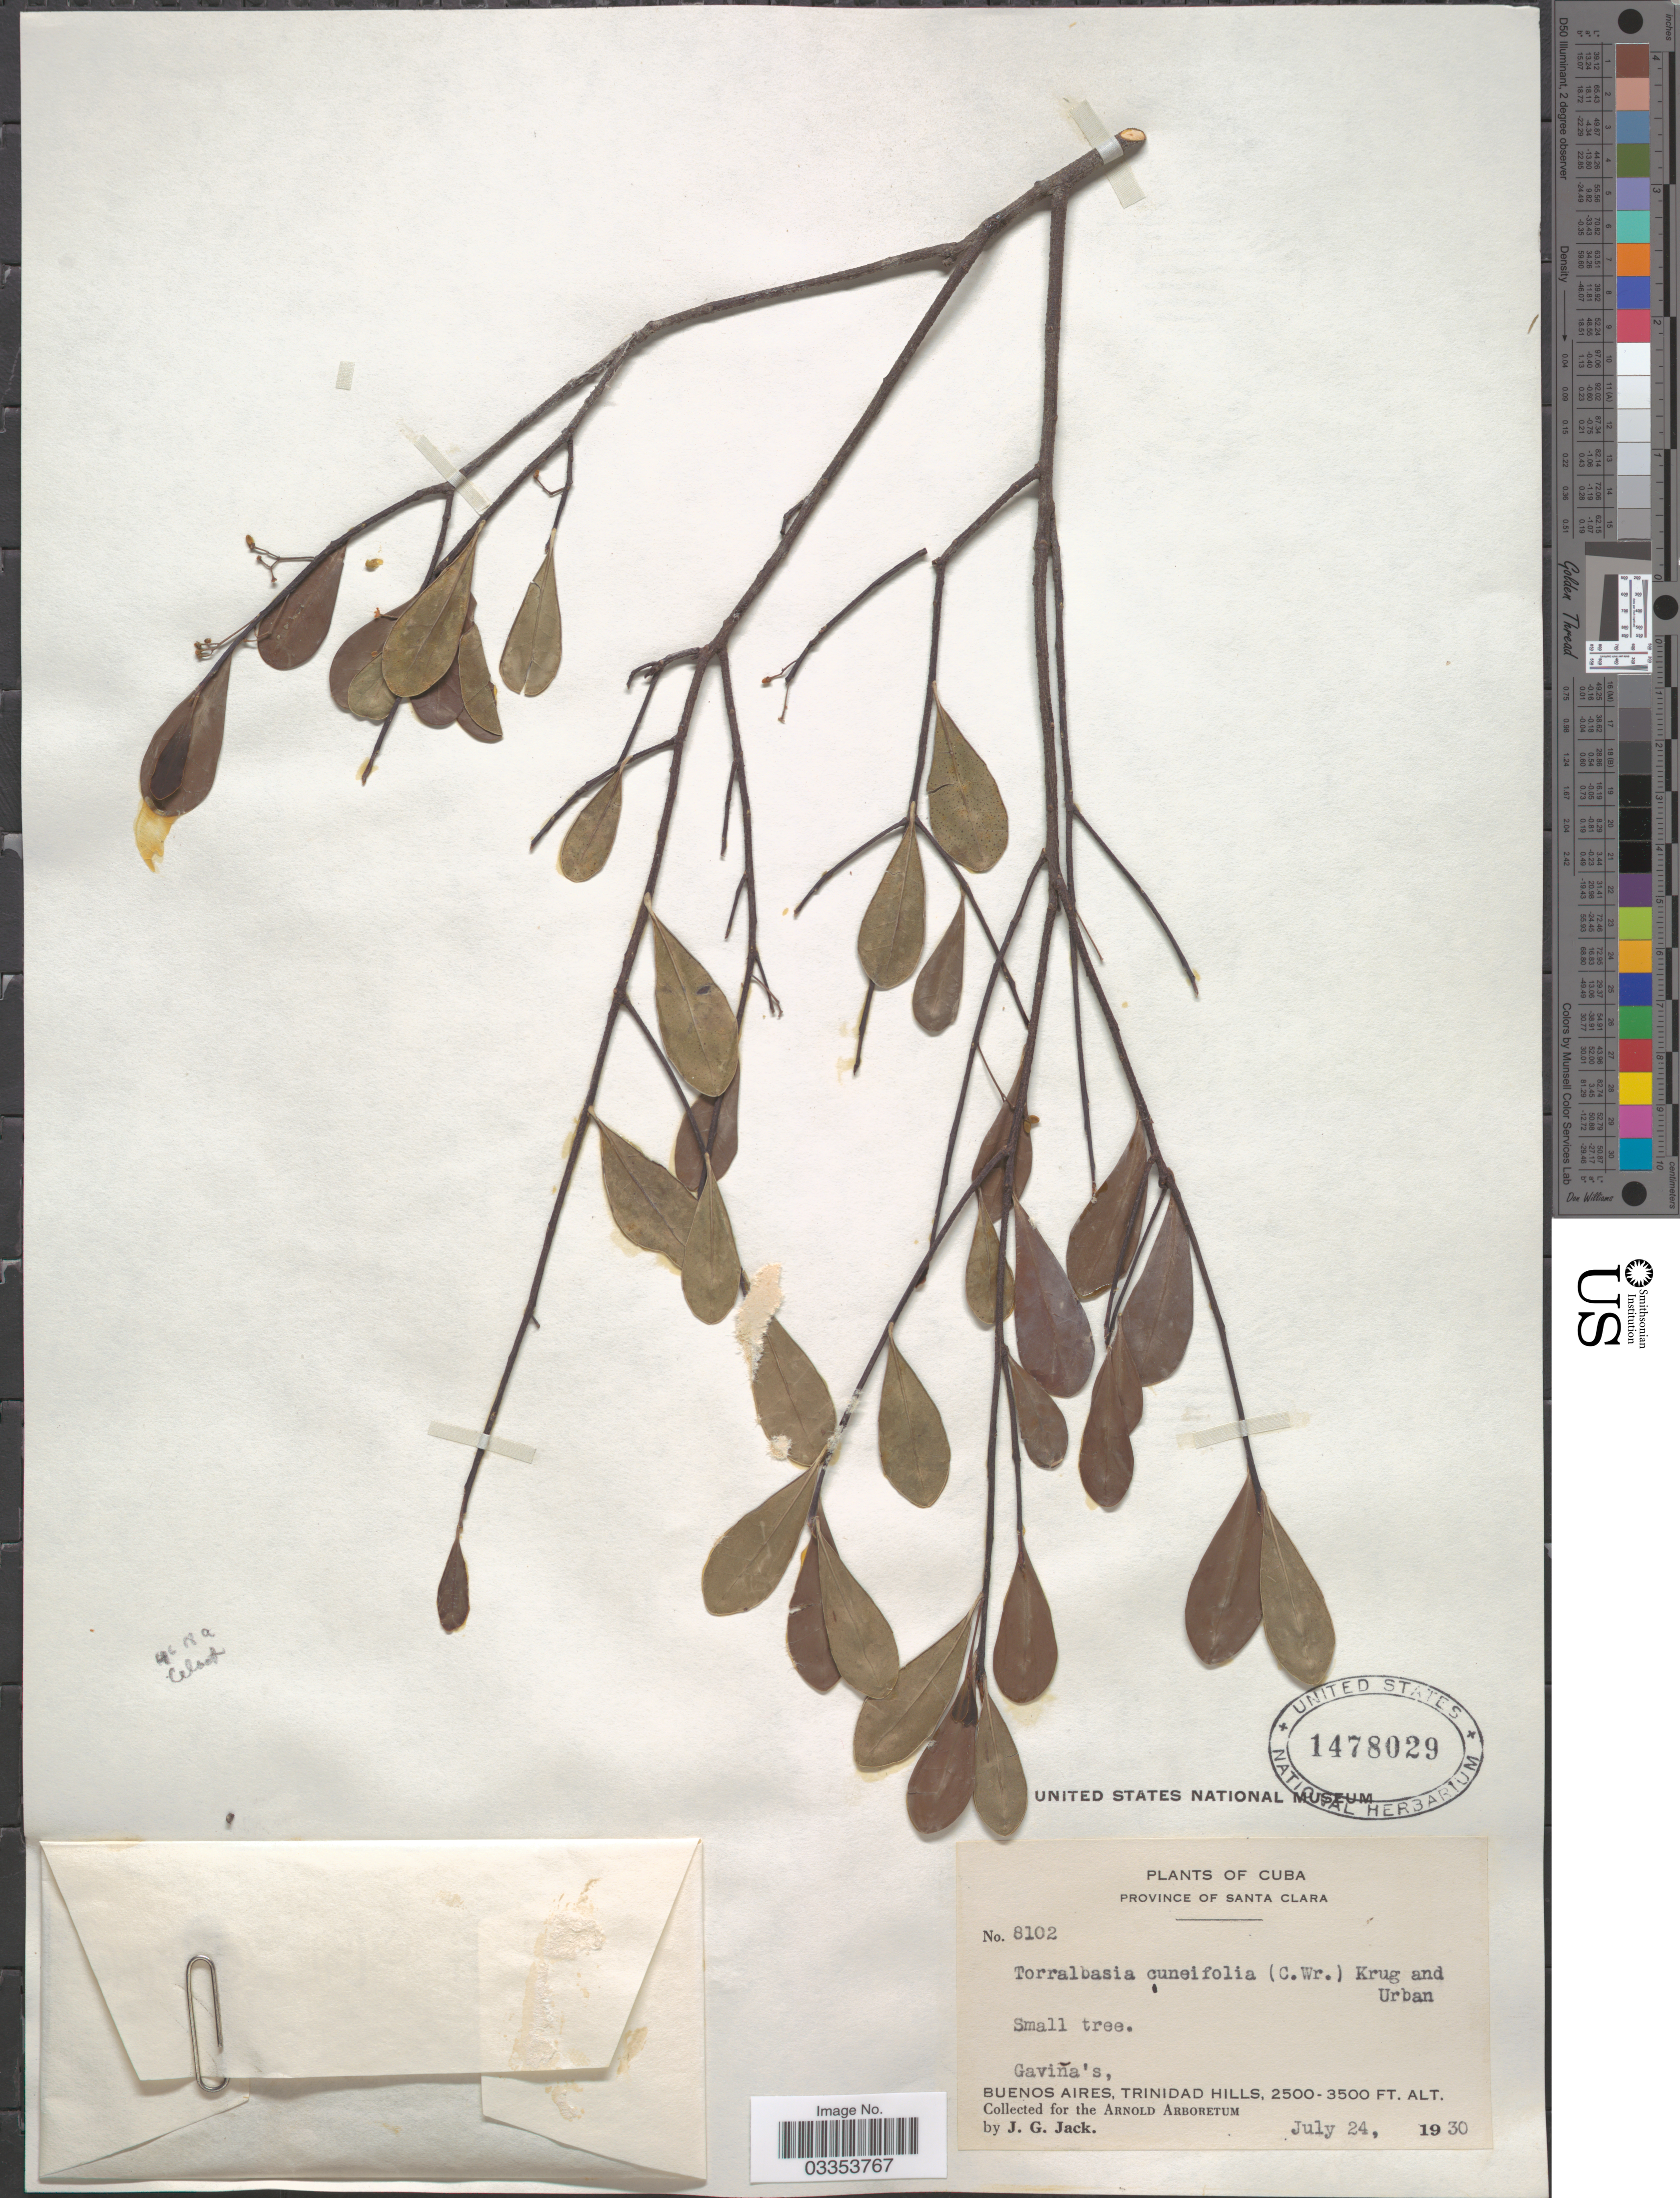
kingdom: Plantae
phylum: Tracheophyta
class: Magnoliopsida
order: Celastrales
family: Celastraceae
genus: Torralbasia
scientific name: Torralbasia cuneifolia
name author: (C. Wright ex Griseb.) Krug & Urb.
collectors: J. G. Jack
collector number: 8102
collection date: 1930-07-24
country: Cuba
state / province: Santa Clara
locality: Santa Clara. Gaviñas, Buenos Aires, Trinidad Hills.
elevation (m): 762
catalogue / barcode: US 1478029